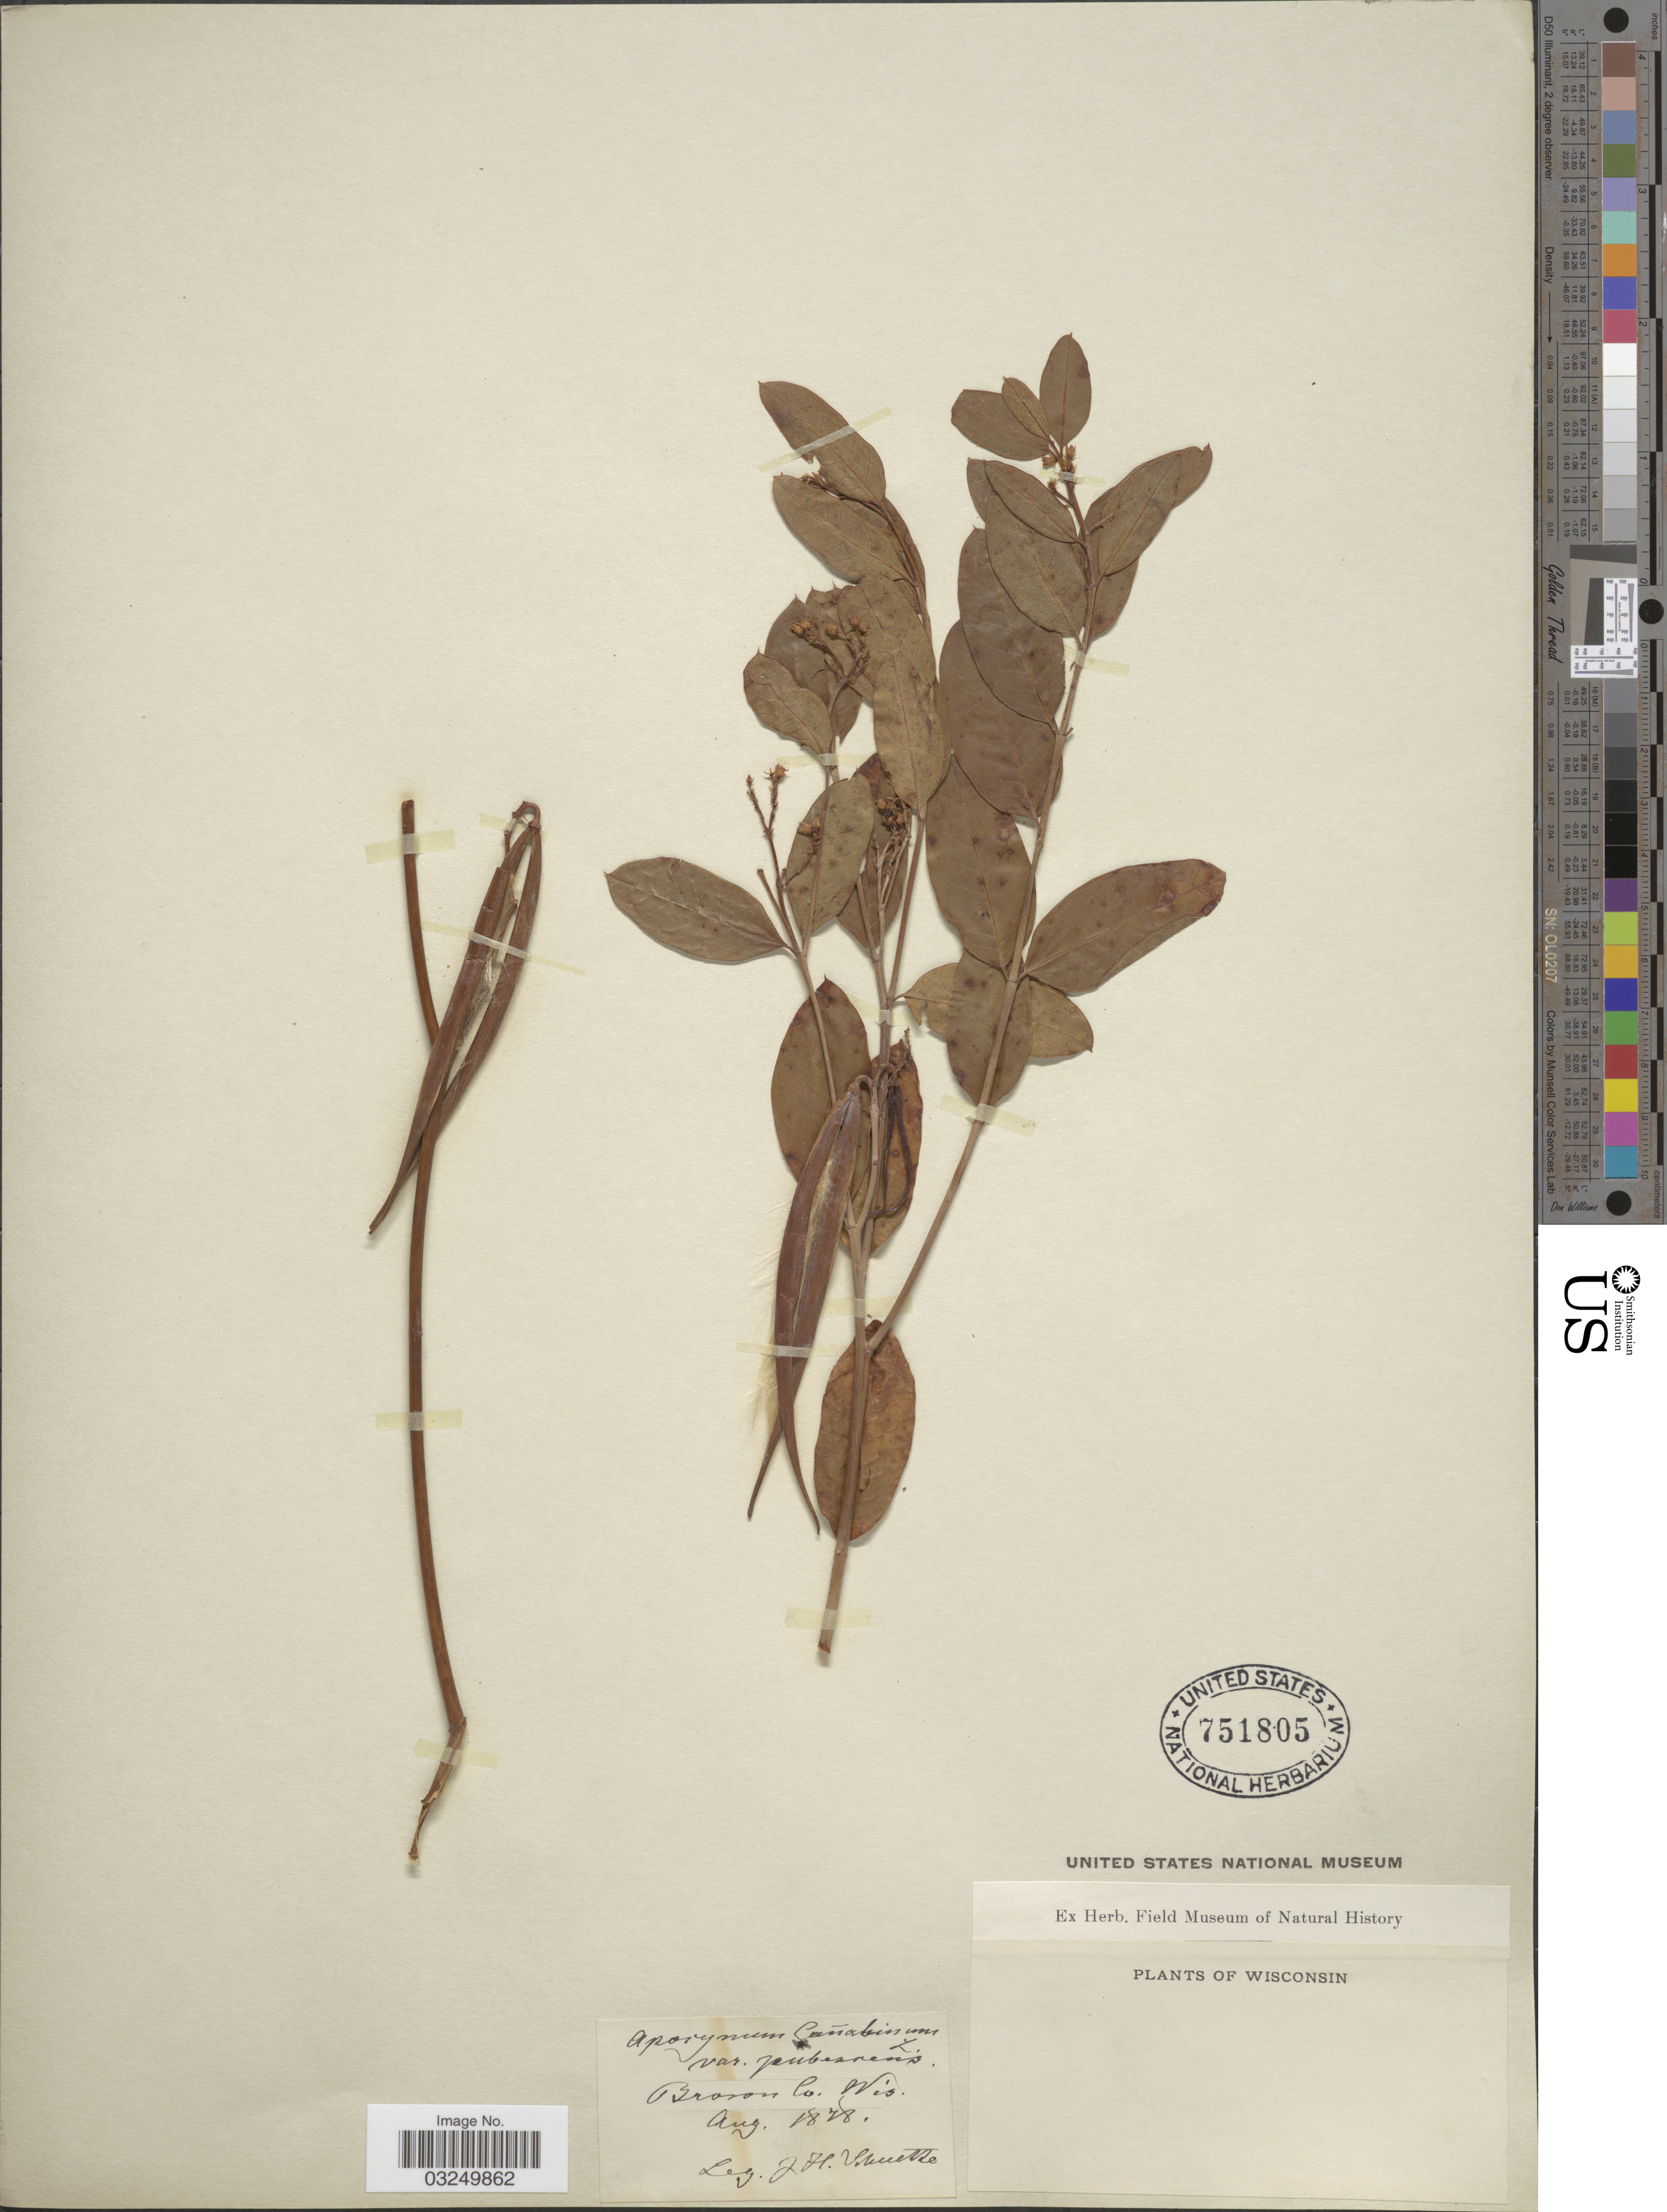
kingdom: Plantae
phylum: Tracheophyta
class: Magnoliopsida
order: Gentianales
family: Apocynaceae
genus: Apocynum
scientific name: Apocynum cannabinum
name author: L.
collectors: J. H. Schuette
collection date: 1878-08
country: United States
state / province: Wisconsin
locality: Brown Co.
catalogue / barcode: US 751805